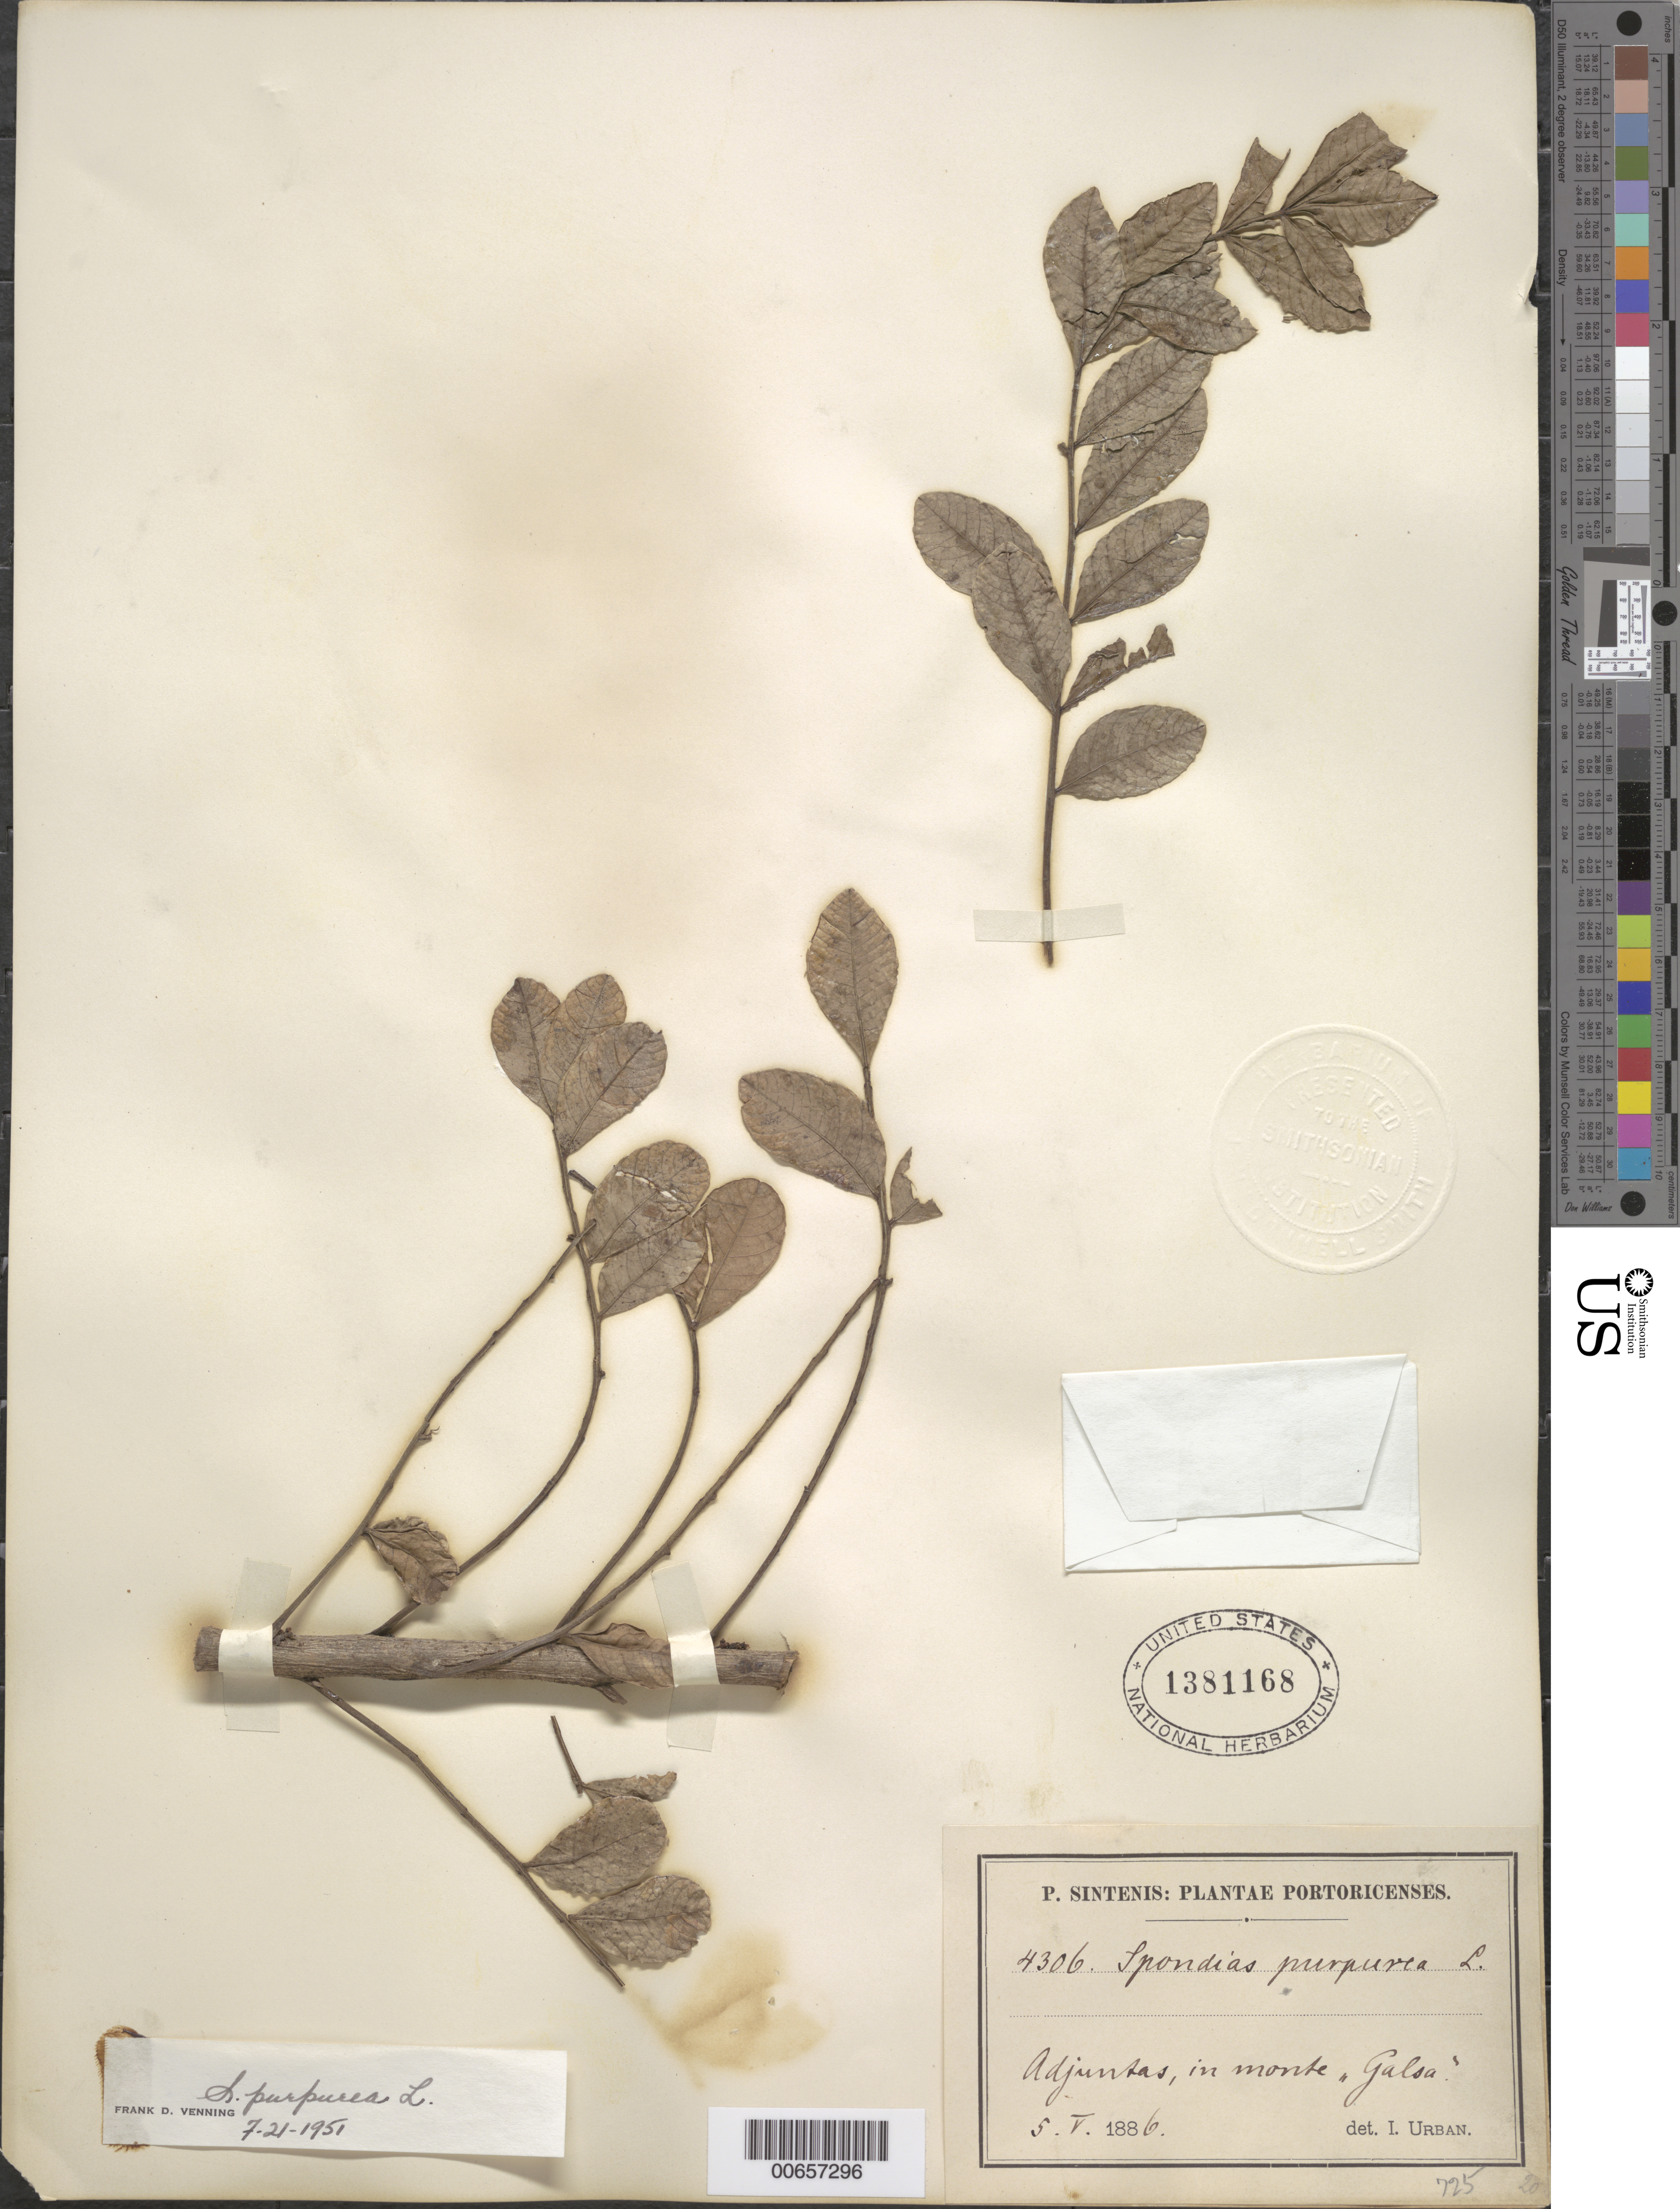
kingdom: Plantae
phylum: Tracheophyta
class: Magnoliopsida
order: Sapindales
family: Anacardiaceae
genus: Spondias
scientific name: Spondias purpurea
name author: L.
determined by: Venning, F. D.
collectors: P. Sintenis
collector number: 4306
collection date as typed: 05 May 1886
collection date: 1886-05-05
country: Puerto Rico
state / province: Adjuntas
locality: Adjuntas, Monte Garzas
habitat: In monte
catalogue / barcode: US 1381168